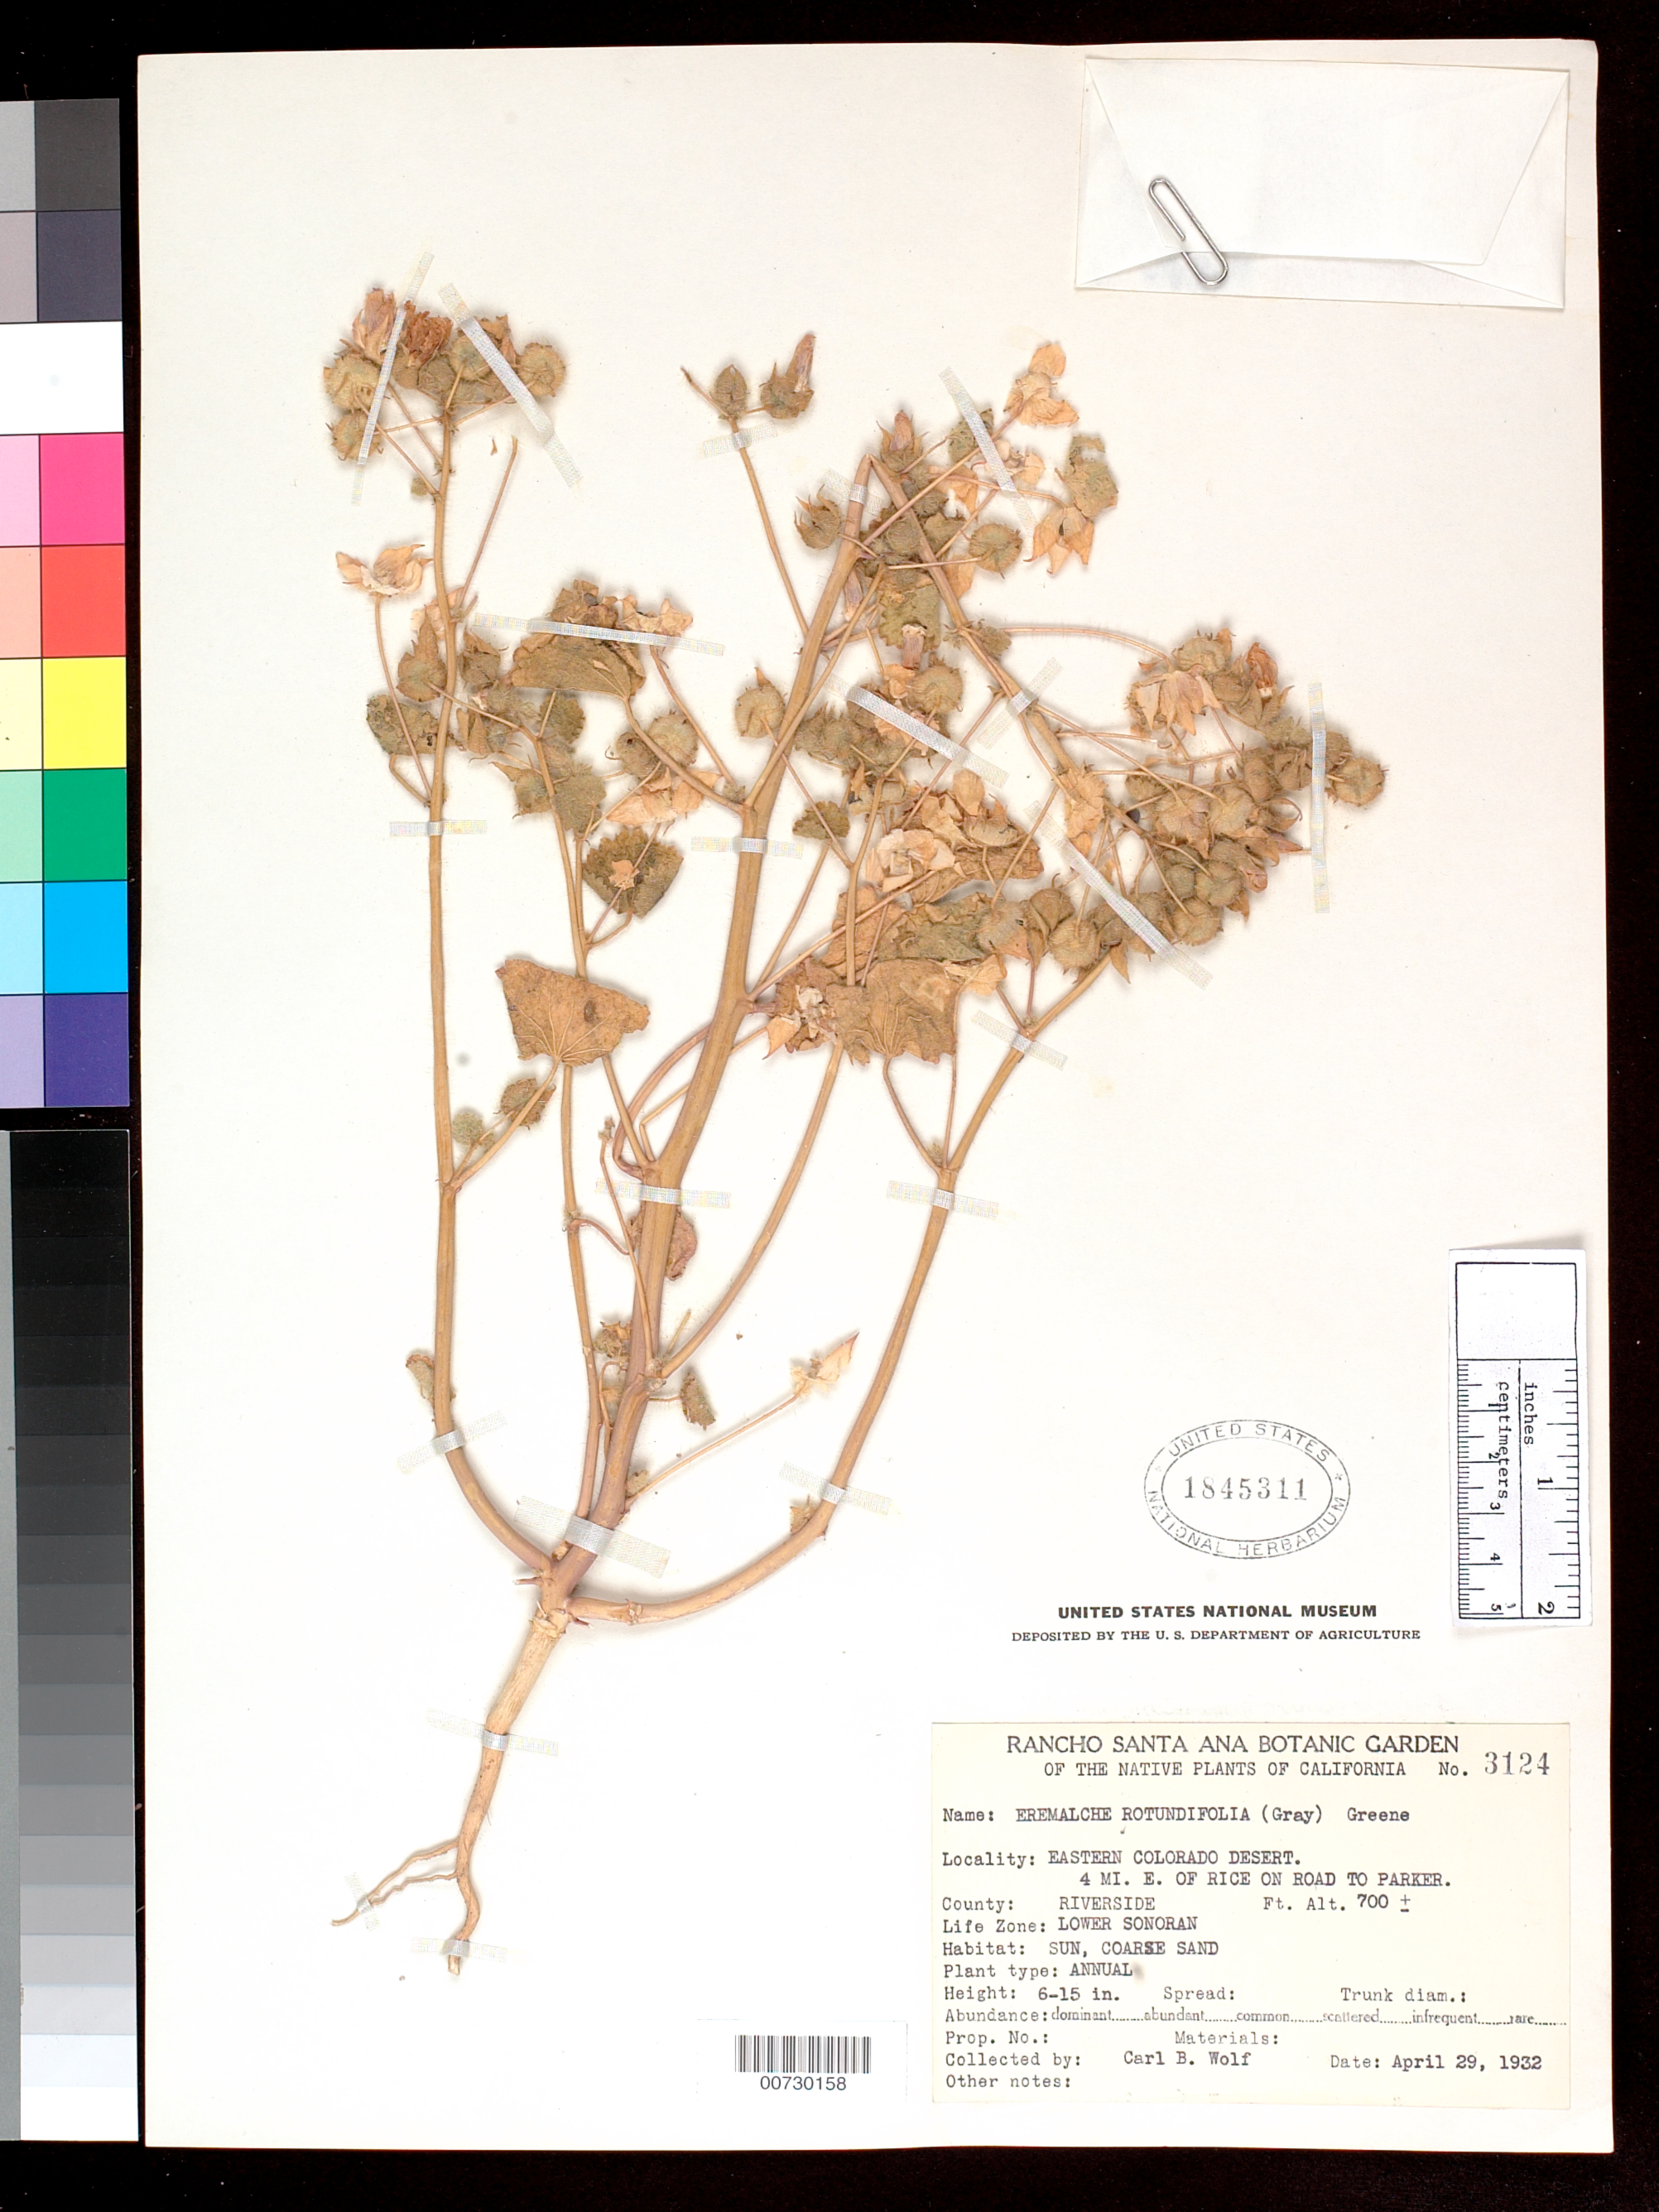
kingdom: Plantae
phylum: Tracheophyta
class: Magnoliopsida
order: Malvales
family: Malvaceae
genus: Eremalche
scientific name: Eremalche rotundifolia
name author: (A. Gray) Greene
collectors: C. B. Wolf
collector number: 3124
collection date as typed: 29 Apr 1932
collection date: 1932-04-29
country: United States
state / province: California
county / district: Riverside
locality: Eastern Colorado Desert. 4 mi. E. of rice on road to parker. Lower Sonoran.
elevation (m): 213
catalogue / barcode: US 1845311